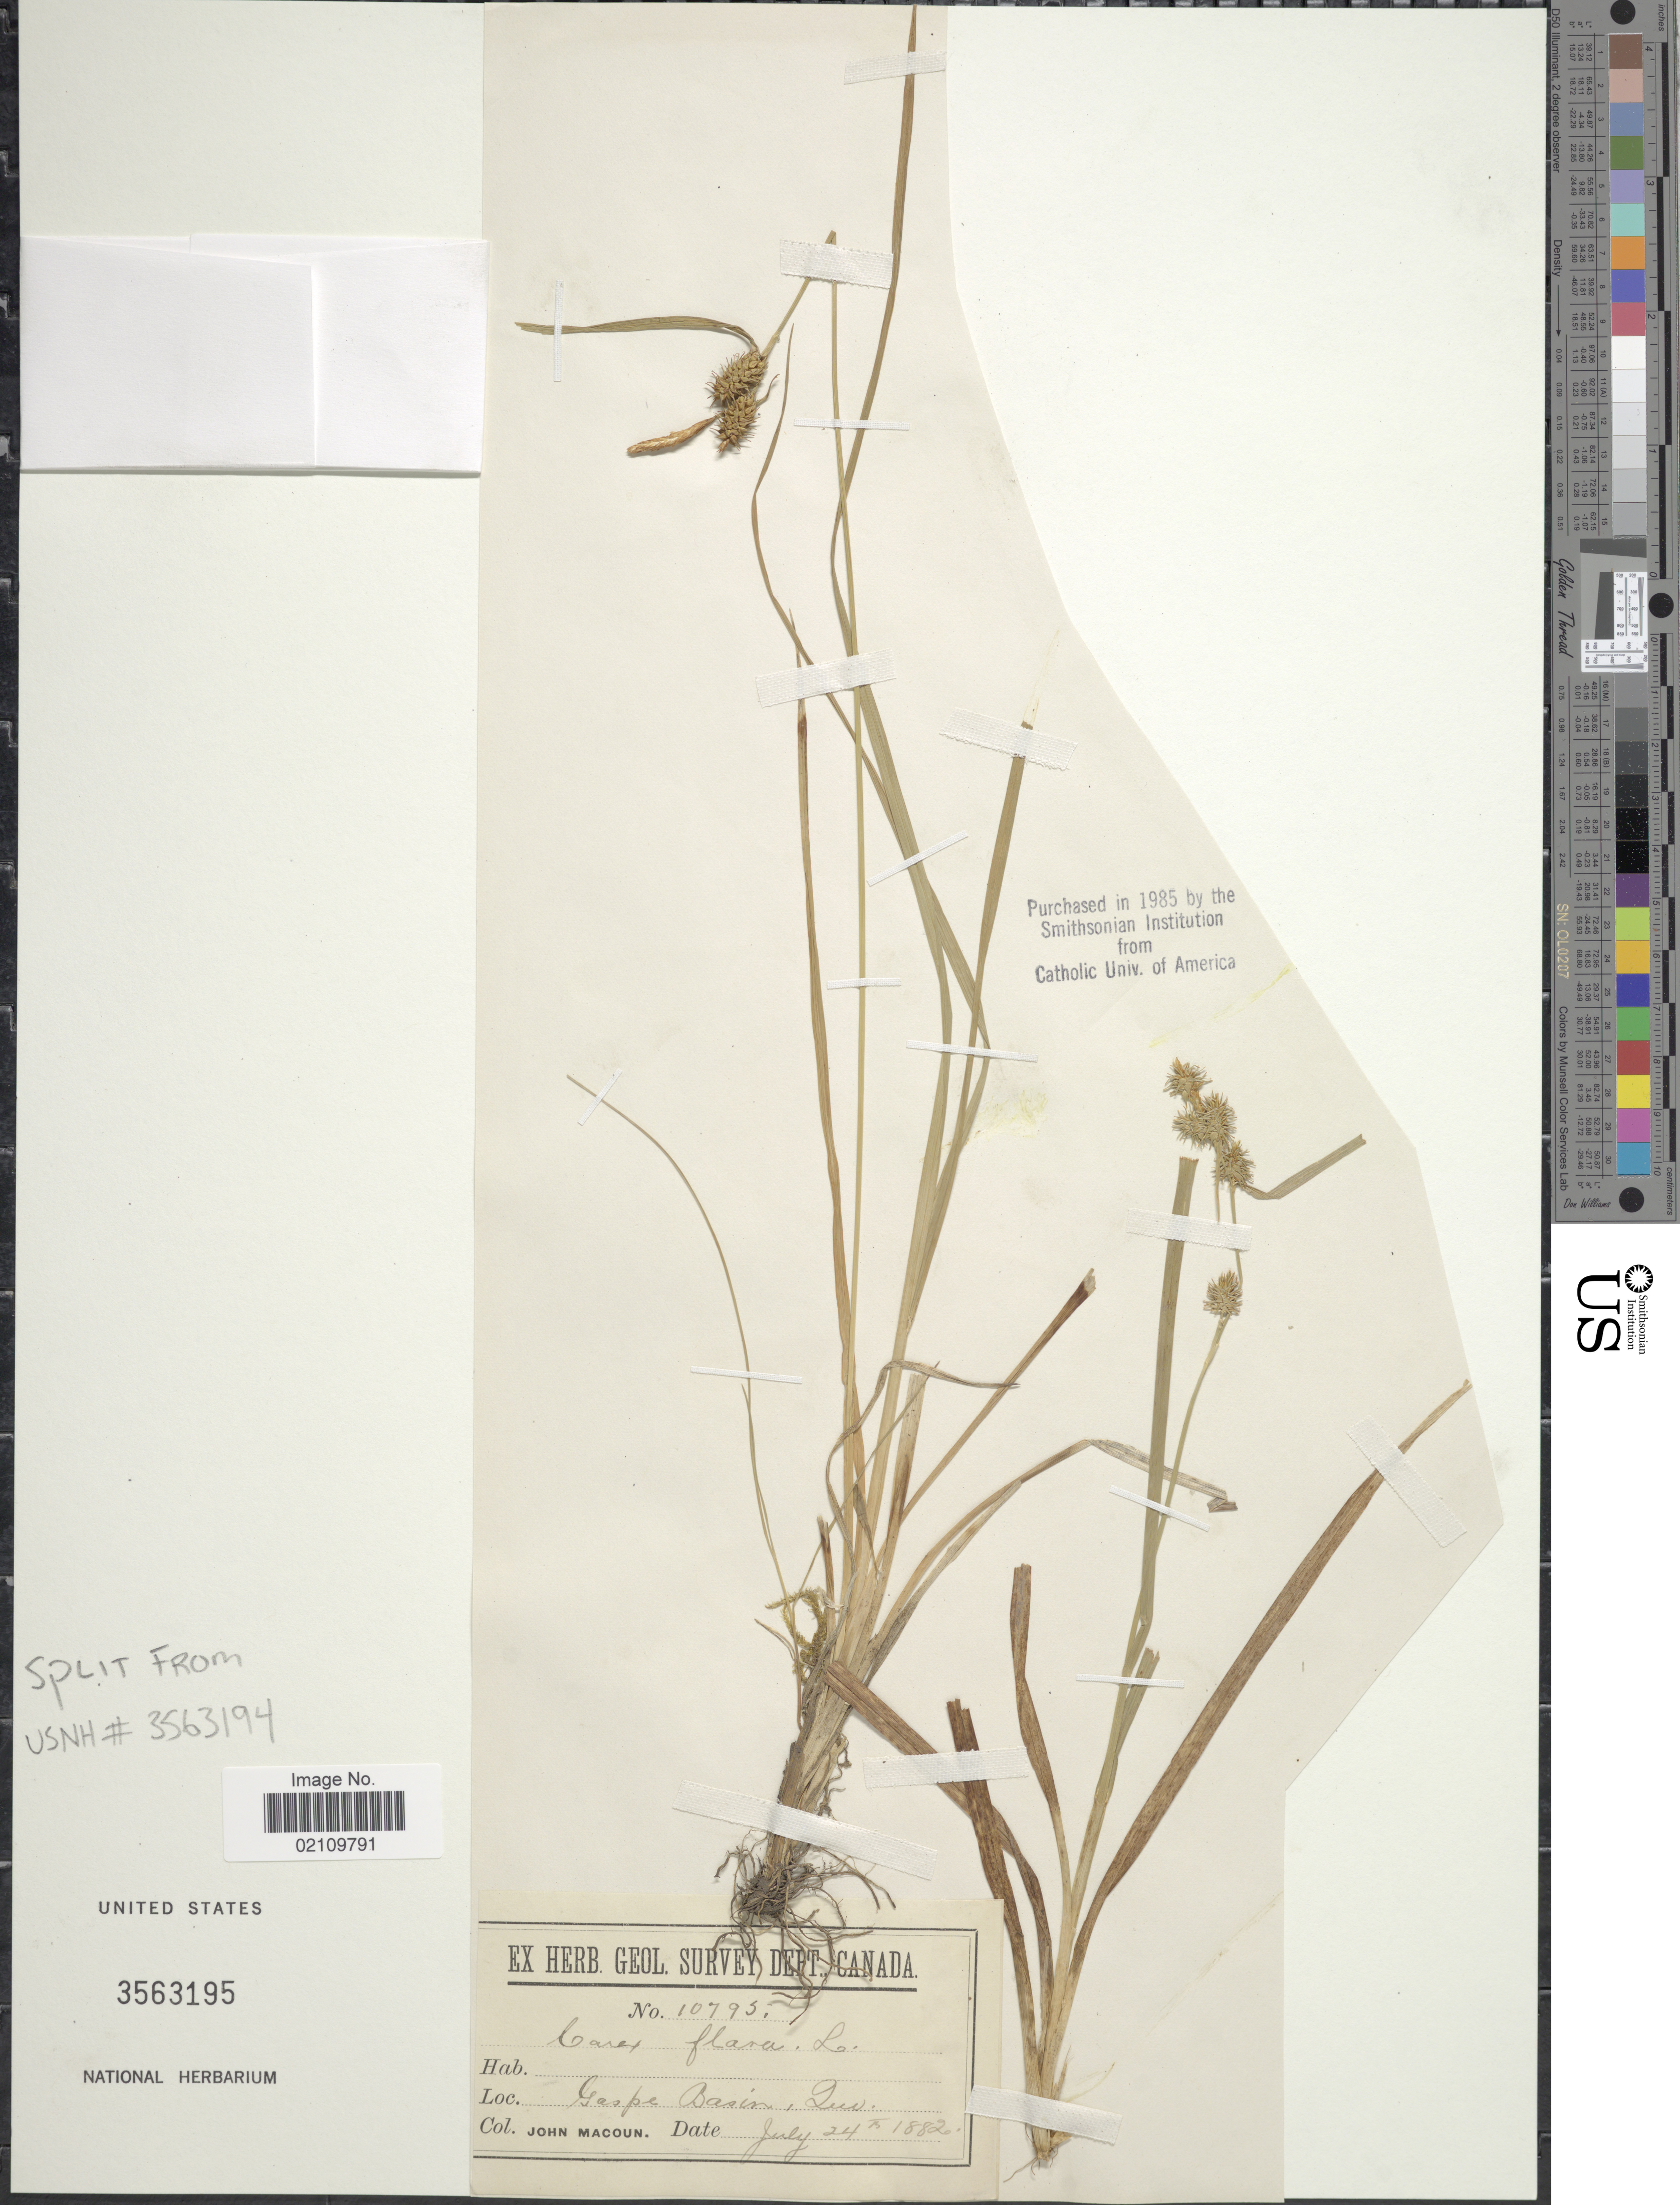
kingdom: Plantae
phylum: Tracheophyta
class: Liliopsida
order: Poales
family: Cyperaceae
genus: Carex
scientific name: Carex flava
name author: L.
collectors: J. Macoun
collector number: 10795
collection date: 1882-07-24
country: Canada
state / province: Quebec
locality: Gaspe Basin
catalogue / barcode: US 3563195